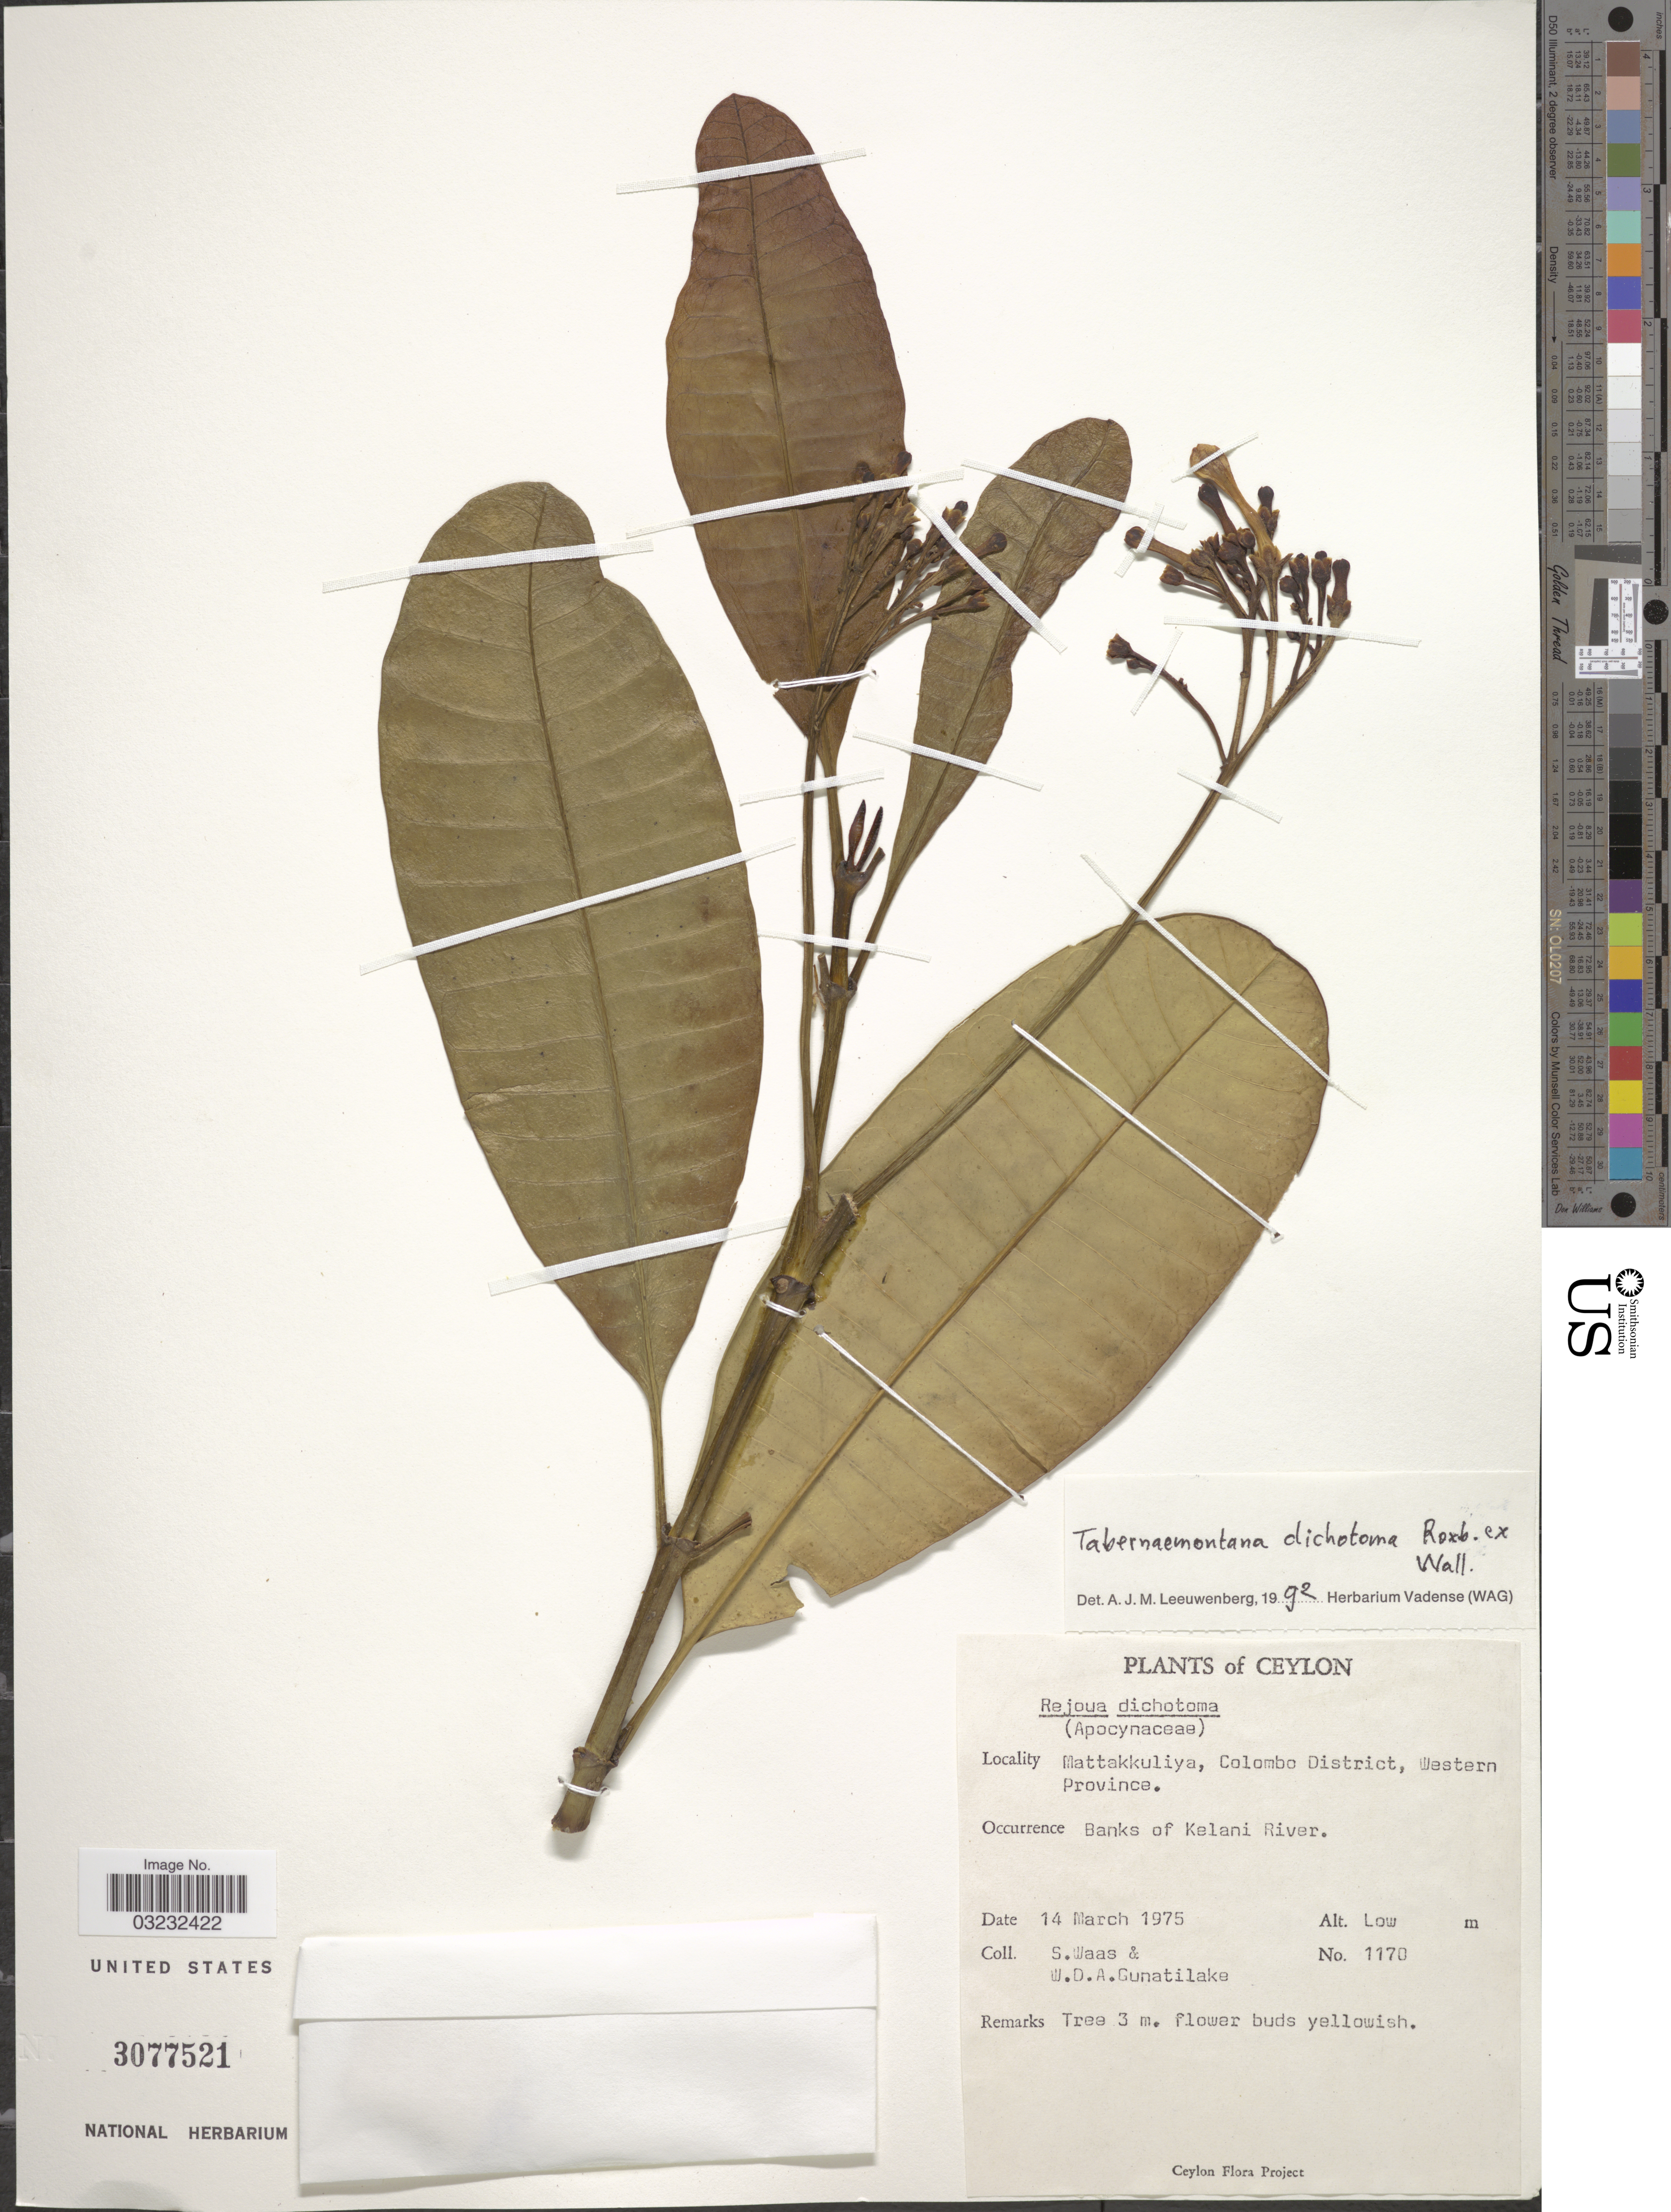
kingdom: Plantae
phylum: Tracheophyta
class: Magnoliopsida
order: Gentianales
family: Apocynaceae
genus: Tabernaemontana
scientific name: Tabernaemontana dichotoma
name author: Roxb. ex Wall.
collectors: S. Waas & W. D. Gunatilake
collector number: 1170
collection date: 1975-03-14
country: Sri Lanka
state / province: Western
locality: Ceylon, Mattakkuliya, Colombo District, Western Province. Banks of Kelani River.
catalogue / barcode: US 3077521